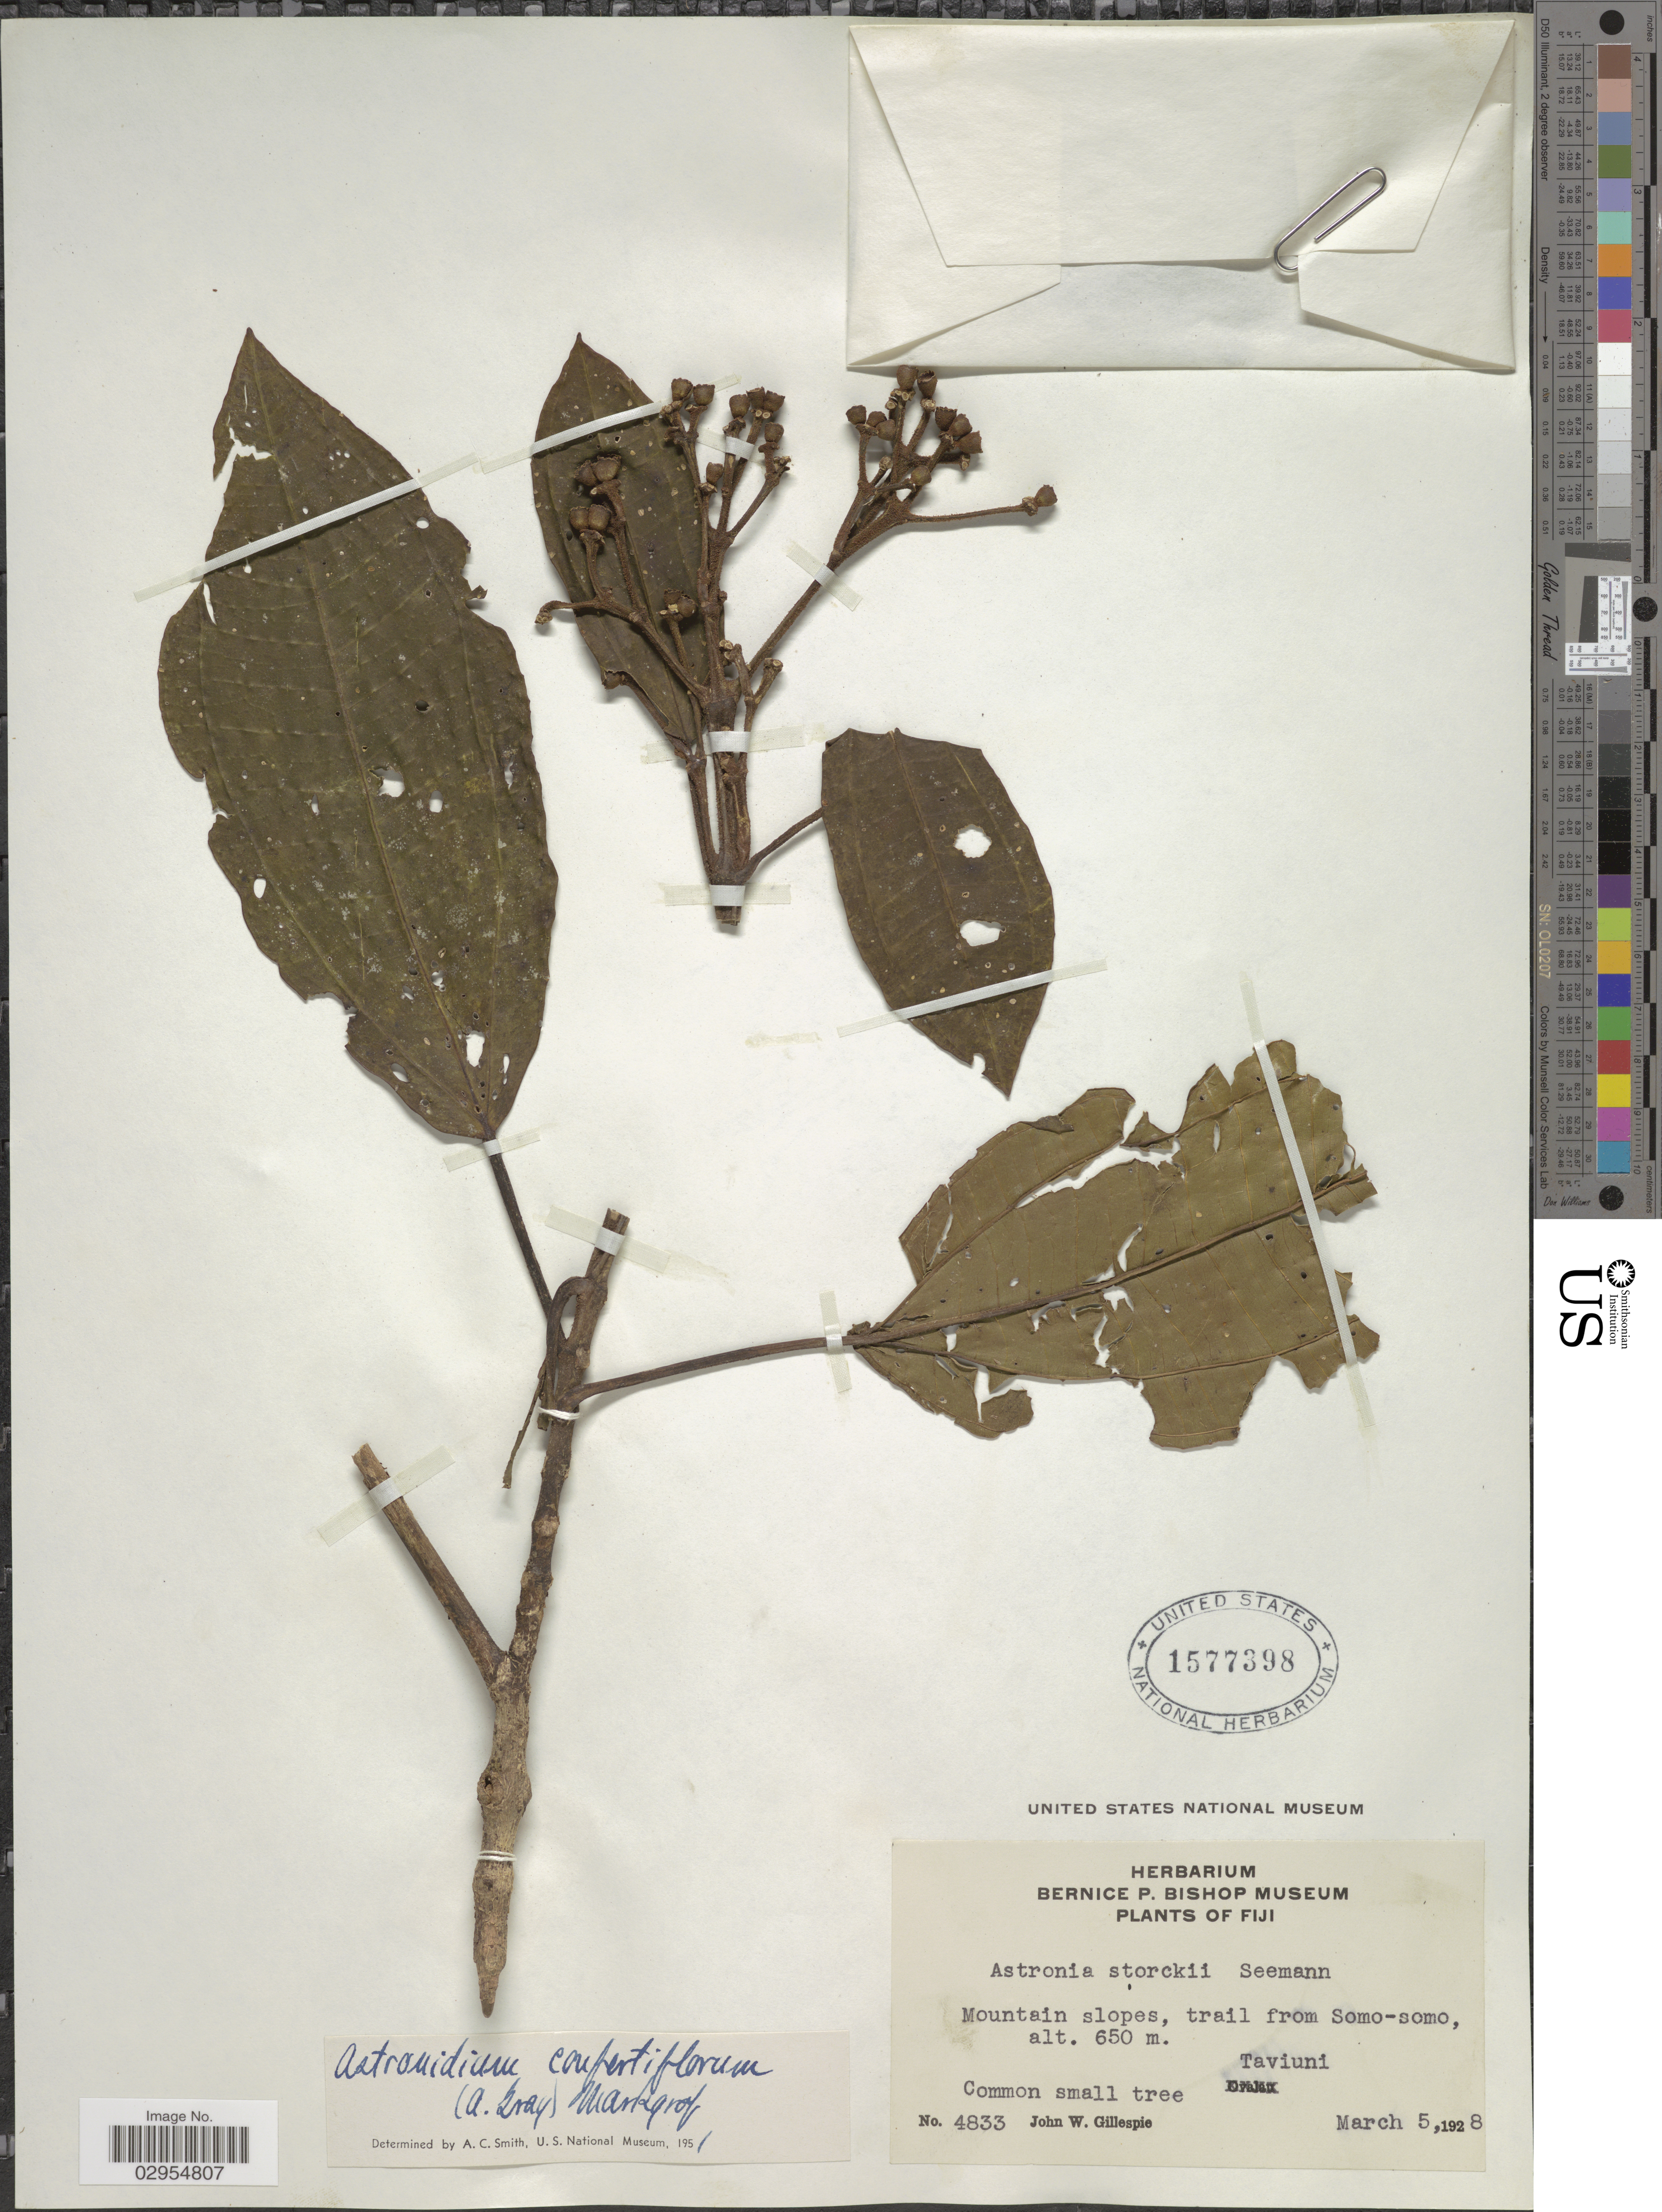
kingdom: Plantae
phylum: Tracheophyta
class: Magnoliopsida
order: Myrtales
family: Melastomataceae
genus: Astronidium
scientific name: Astronidium confertiflorum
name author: (A. Gray) Markgr.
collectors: J. W. Gillespie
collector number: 4833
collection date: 1928-03-05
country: Fiji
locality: Mountain slopes, trail Somo-somo, Taviuni.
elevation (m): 650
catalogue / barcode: US 1577398